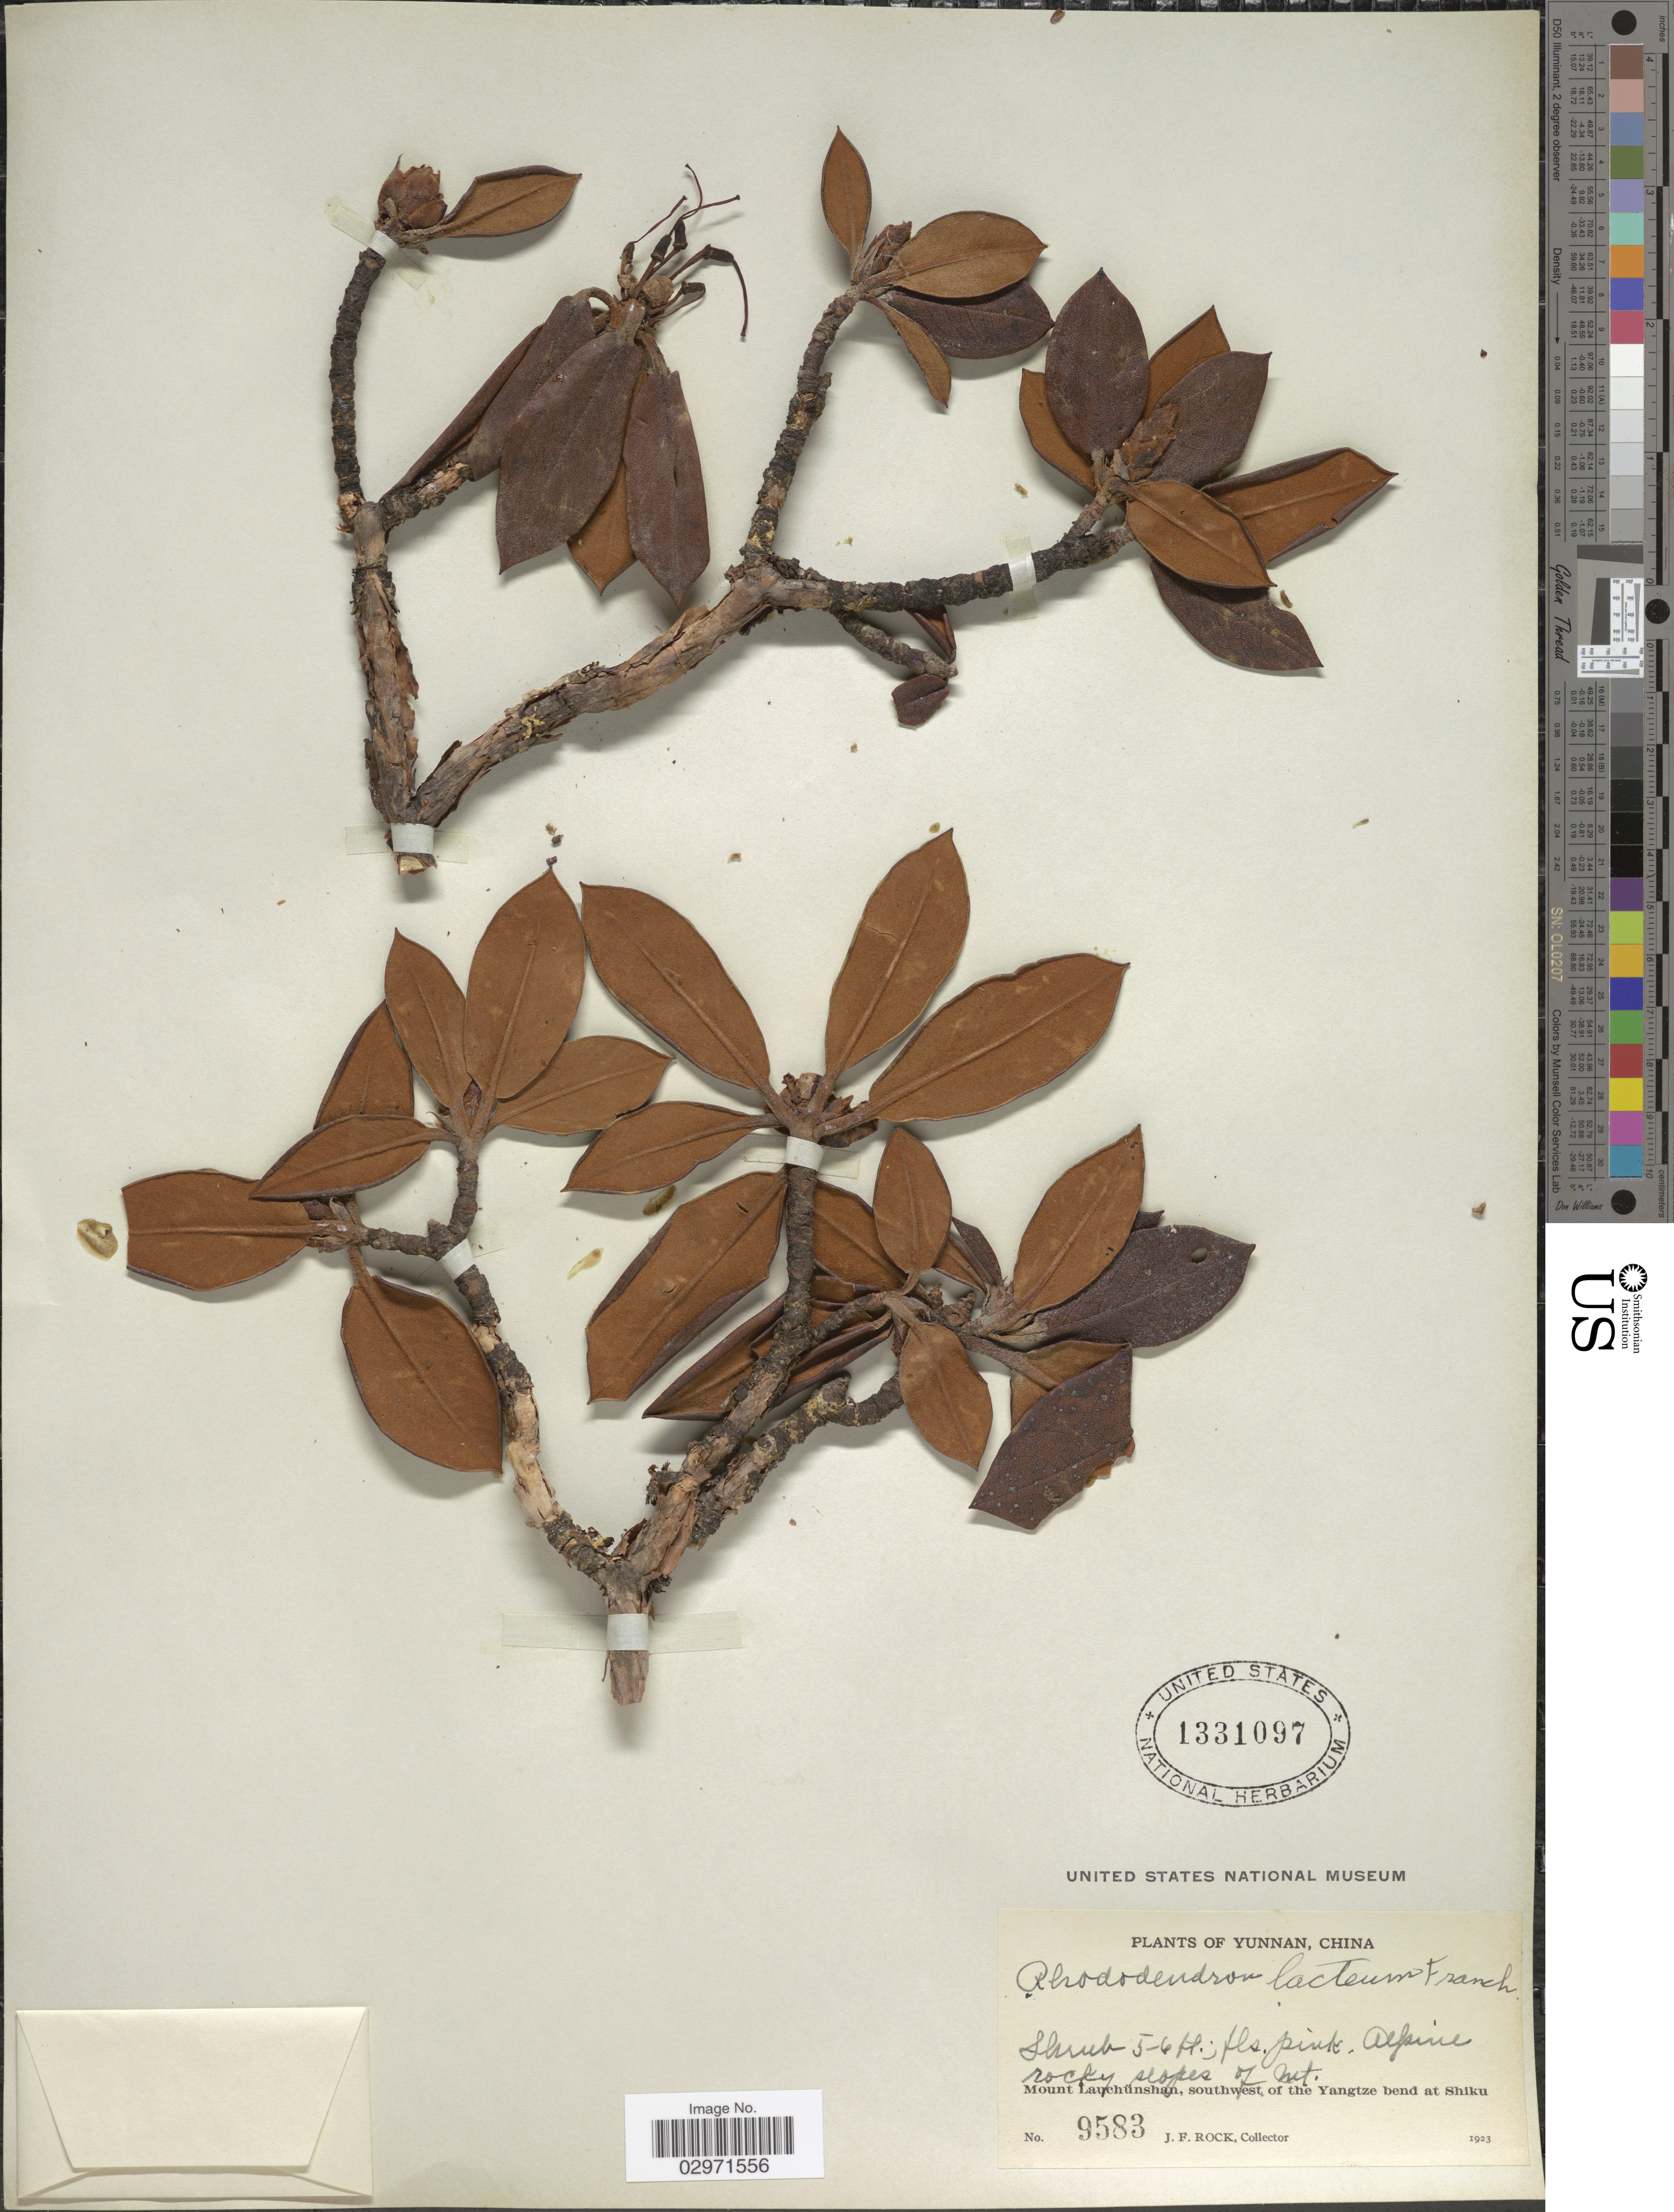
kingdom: Plantae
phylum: Tracheophyta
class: Magnoliopsida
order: Ericales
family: Ericaceae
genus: Rhododendron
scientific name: Rhododendron lacteum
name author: Franch.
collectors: J. Rock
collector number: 9583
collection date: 1923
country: China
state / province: Yunnan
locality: Mount Lauchünshan, southwest of the Yangtze bend at Shiku. Alpine rocky slopes of mt.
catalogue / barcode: US 1331097